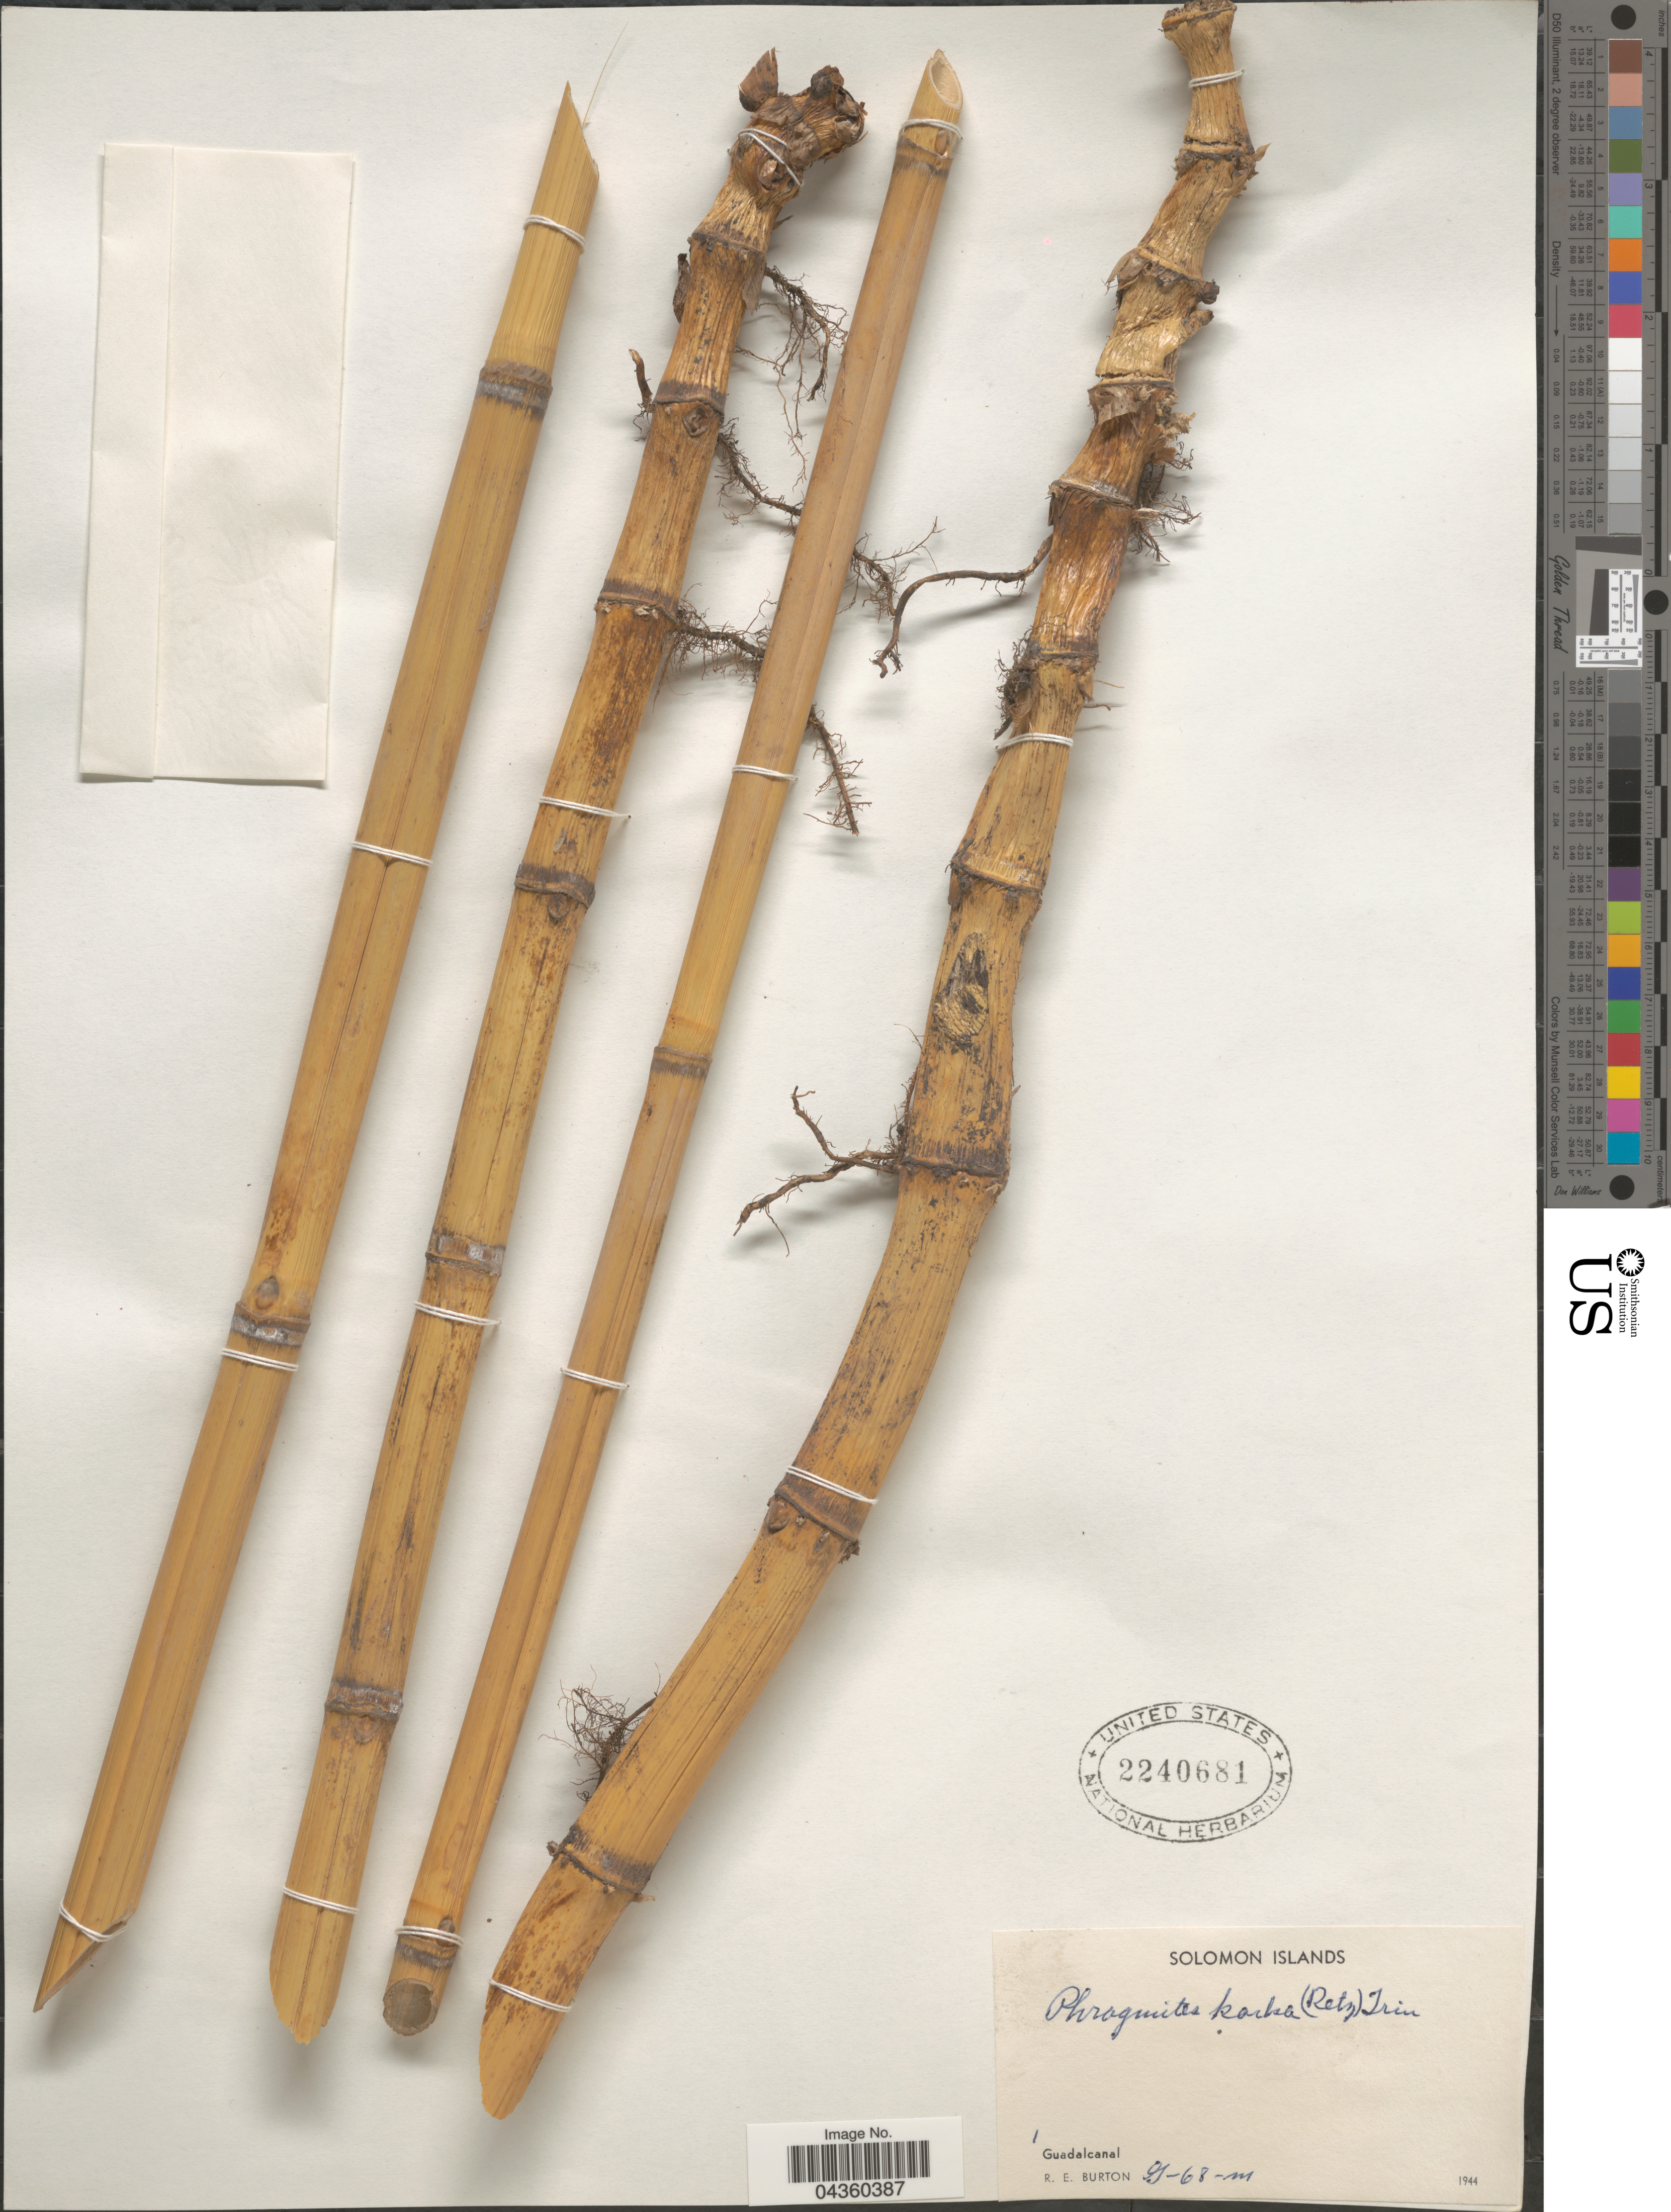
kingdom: Plantae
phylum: Tracheophyta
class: Liliopsida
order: Poales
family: Poaceae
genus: Phragmites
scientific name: Phragmites karka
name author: (Retz.) Trin. ex Steud.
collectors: R. Burton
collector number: G-68-m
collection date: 1944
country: Solomon Islands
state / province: Solomon Islands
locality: Guadalcanal.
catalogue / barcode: US 2240681